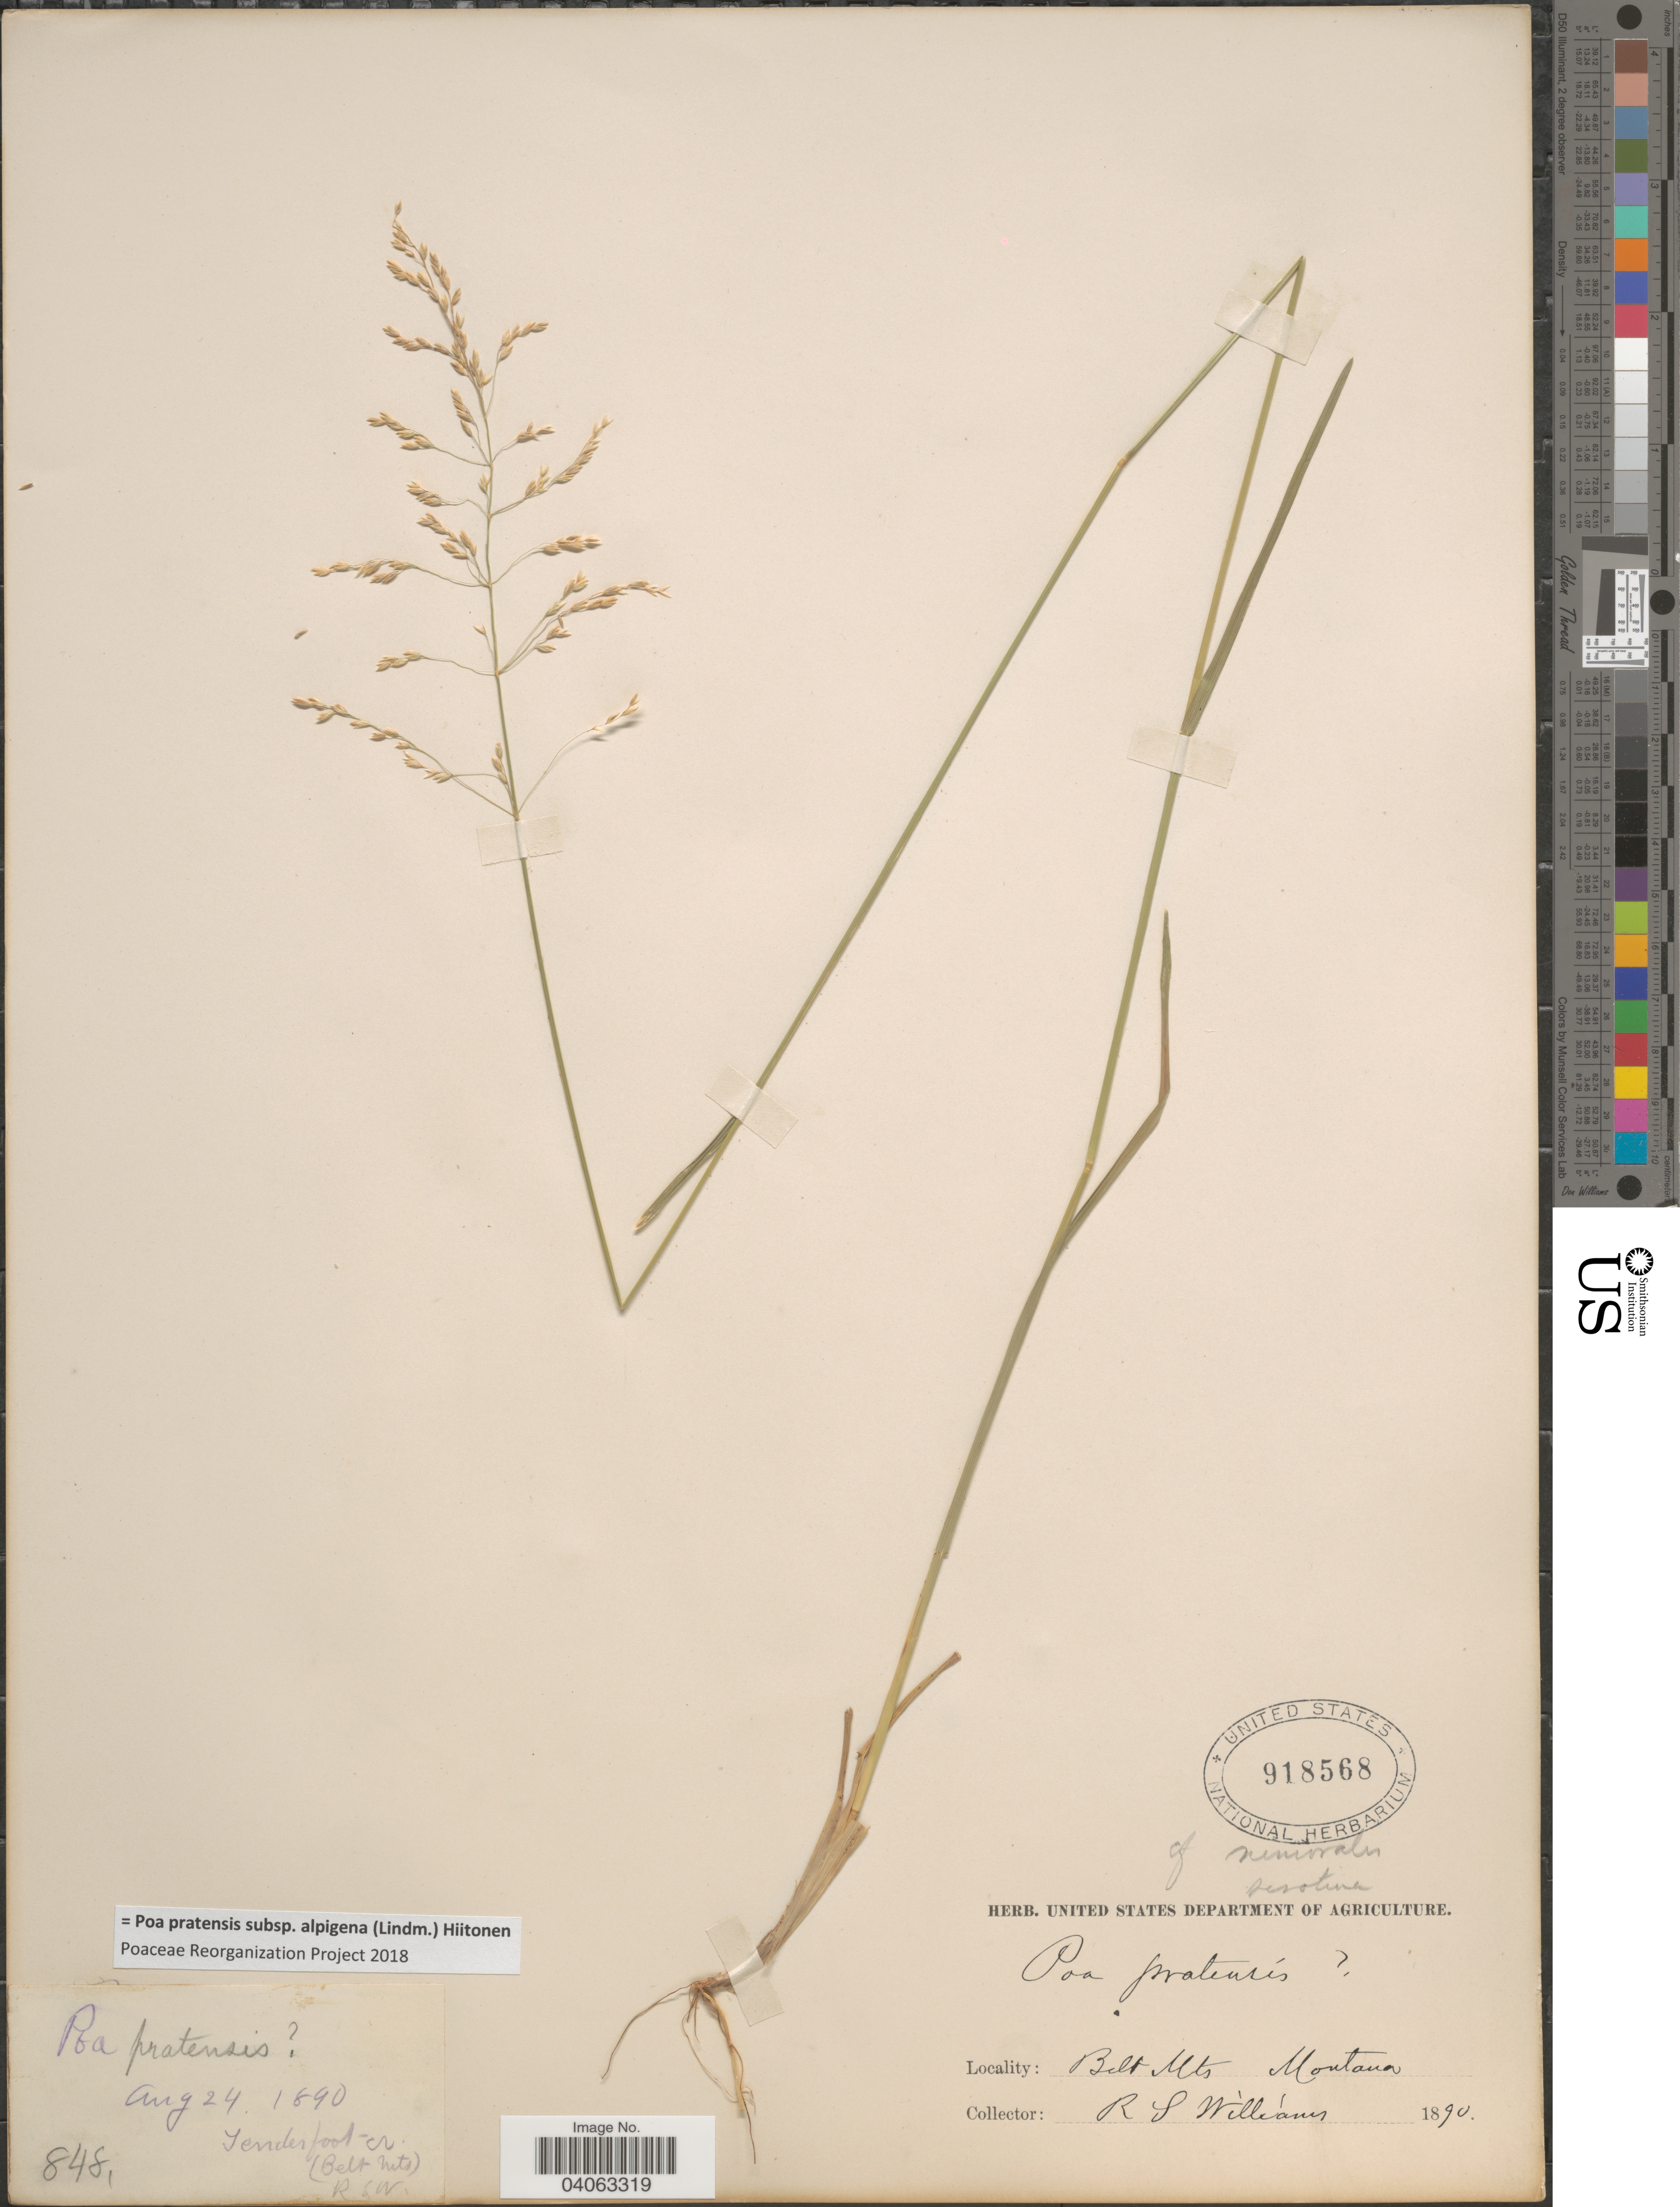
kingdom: Plantae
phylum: Tracheophyta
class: Liliopsida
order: Poales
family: Poaceae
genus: Poa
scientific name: Poa pratensis subsp. alpigena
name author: (Lindm.) Hiitonen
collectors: R. S. Williams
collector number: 848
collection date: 1890-08-24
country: United States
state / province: Montana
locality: Tenderfoot Cr. (Belt Mts).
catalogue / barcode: US 918568